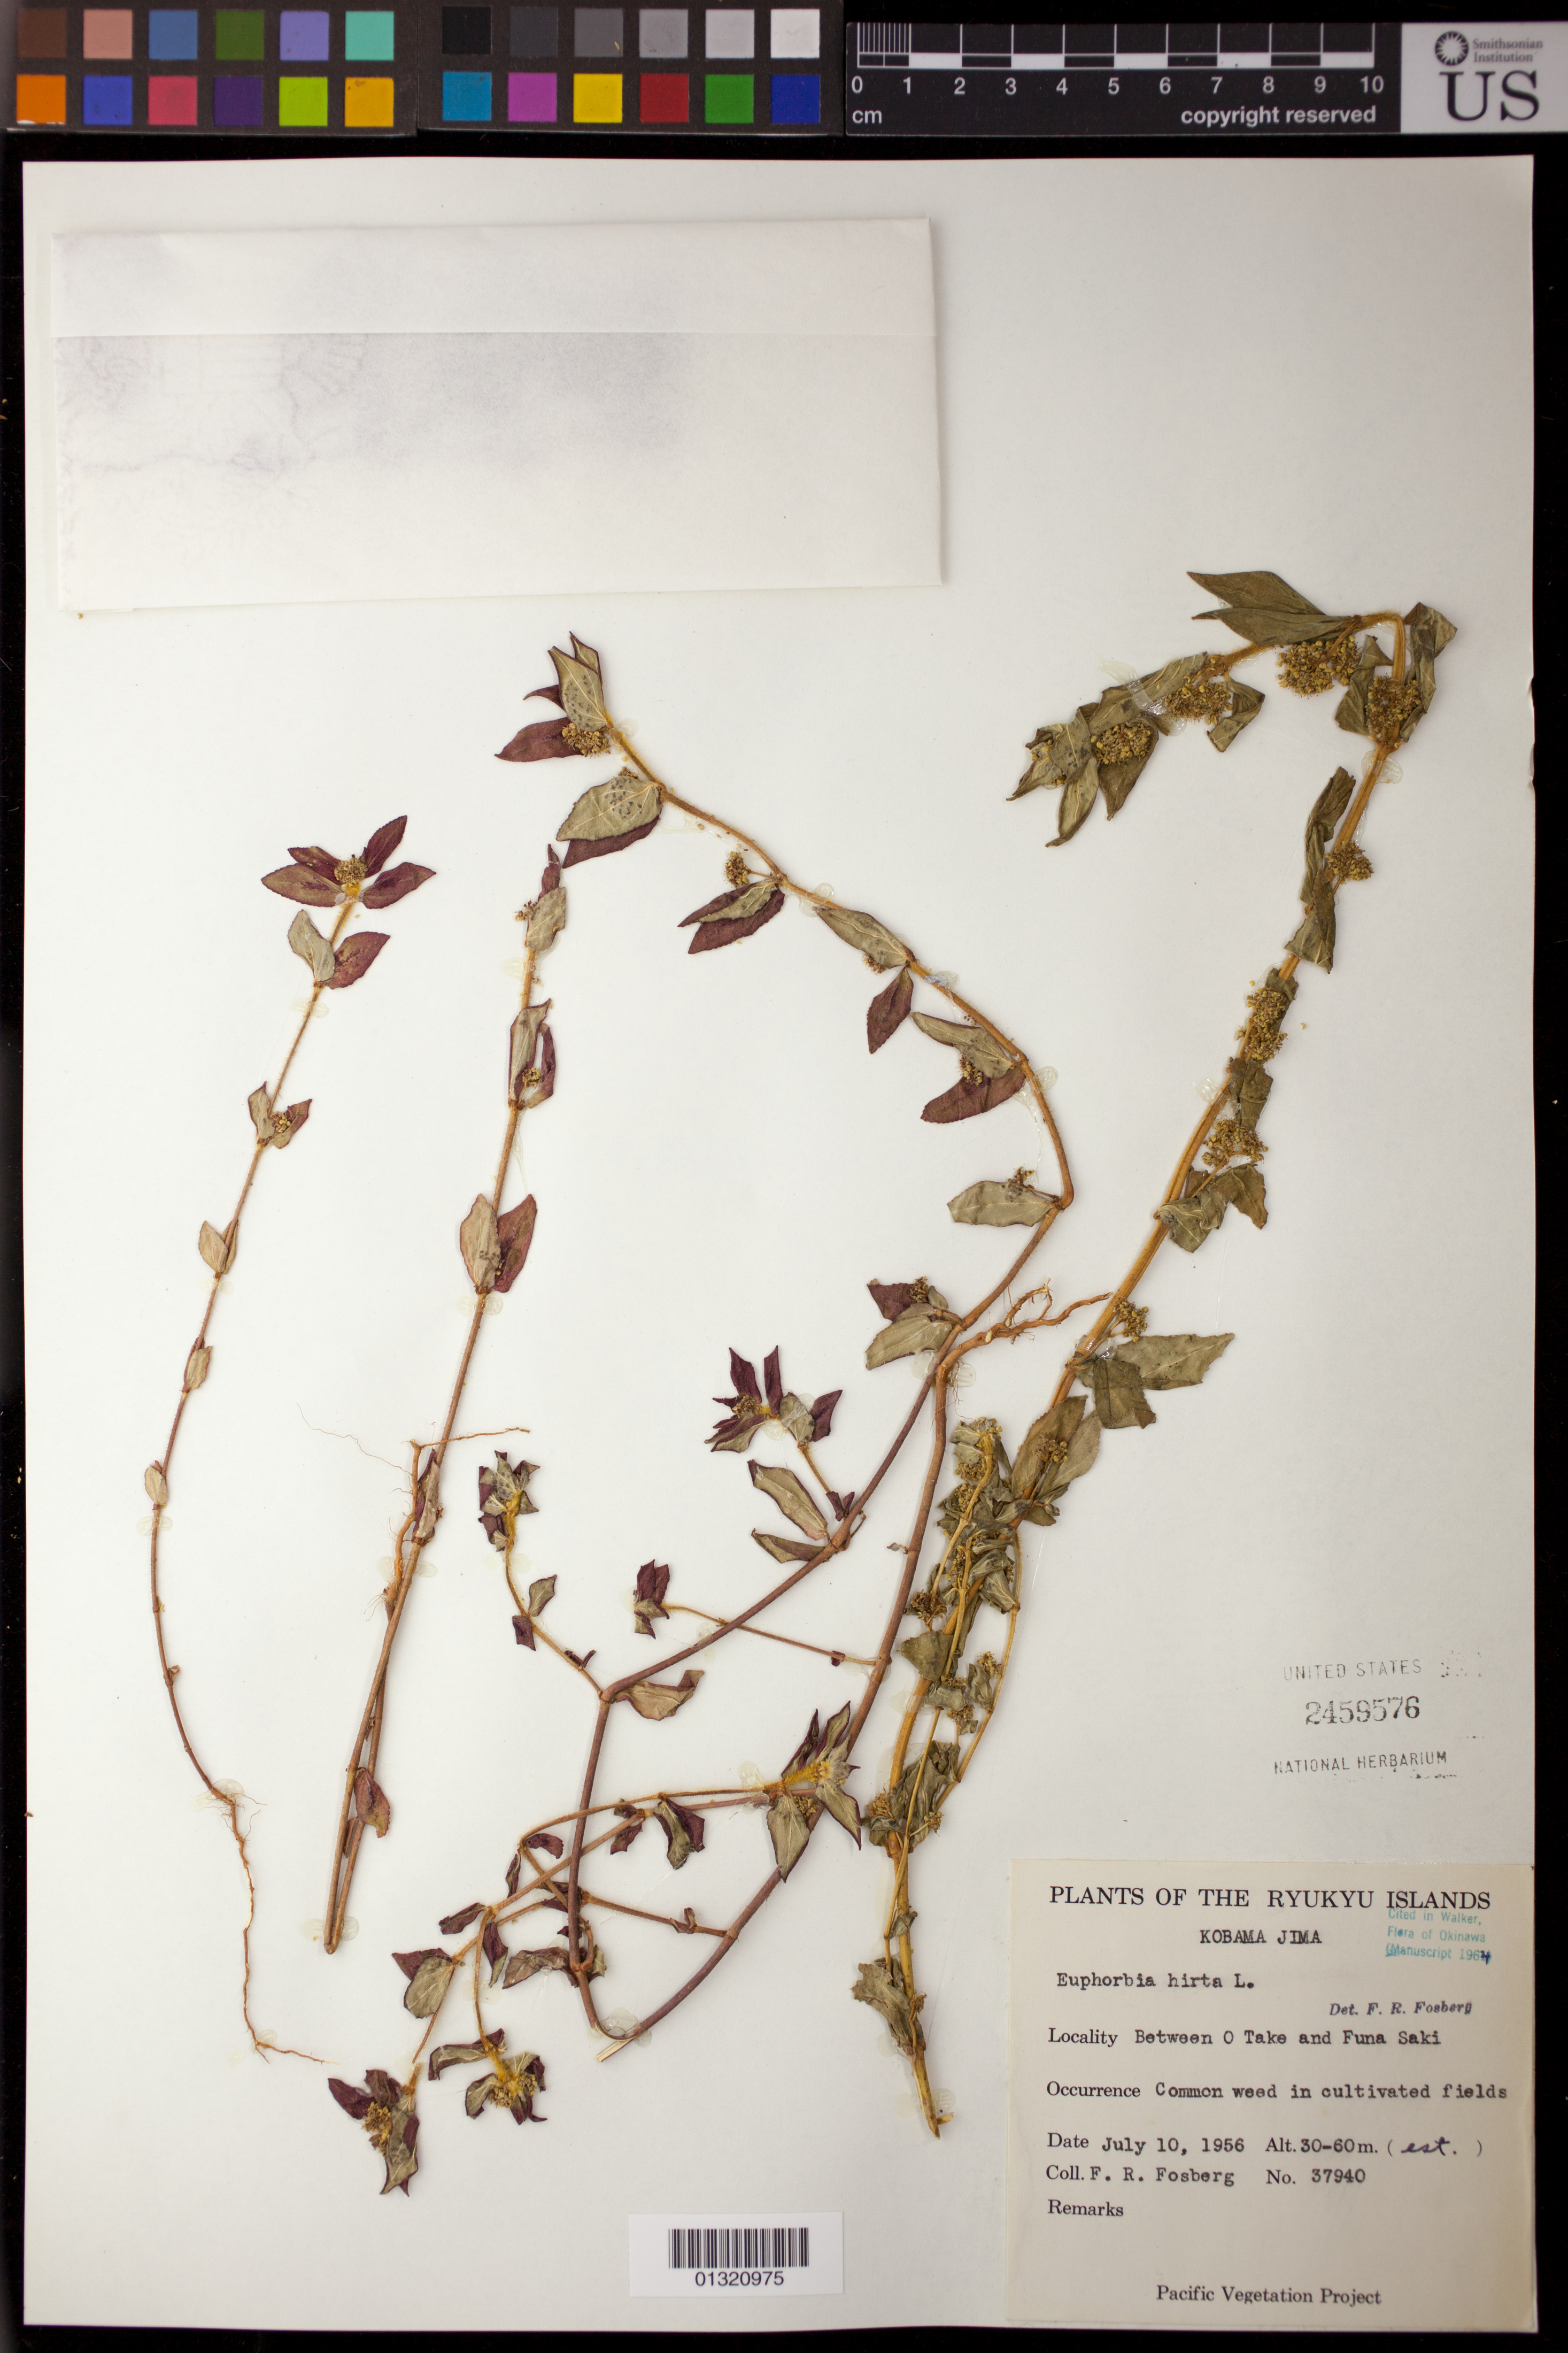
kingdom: Plantae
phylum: Tracheophyta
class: Magnoliopsida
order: Malpighiales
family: Euphorbiaceae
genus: Euphorbia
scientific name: Euphorbia hirta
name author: L.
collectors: F. R. Fosberg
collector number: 37940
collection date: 1956-07-10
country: Japan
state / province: Okinawa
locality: Kobama Jima [Obama-jima], Between O Take and Funa Saki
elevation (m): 30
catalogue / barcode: US 2459576